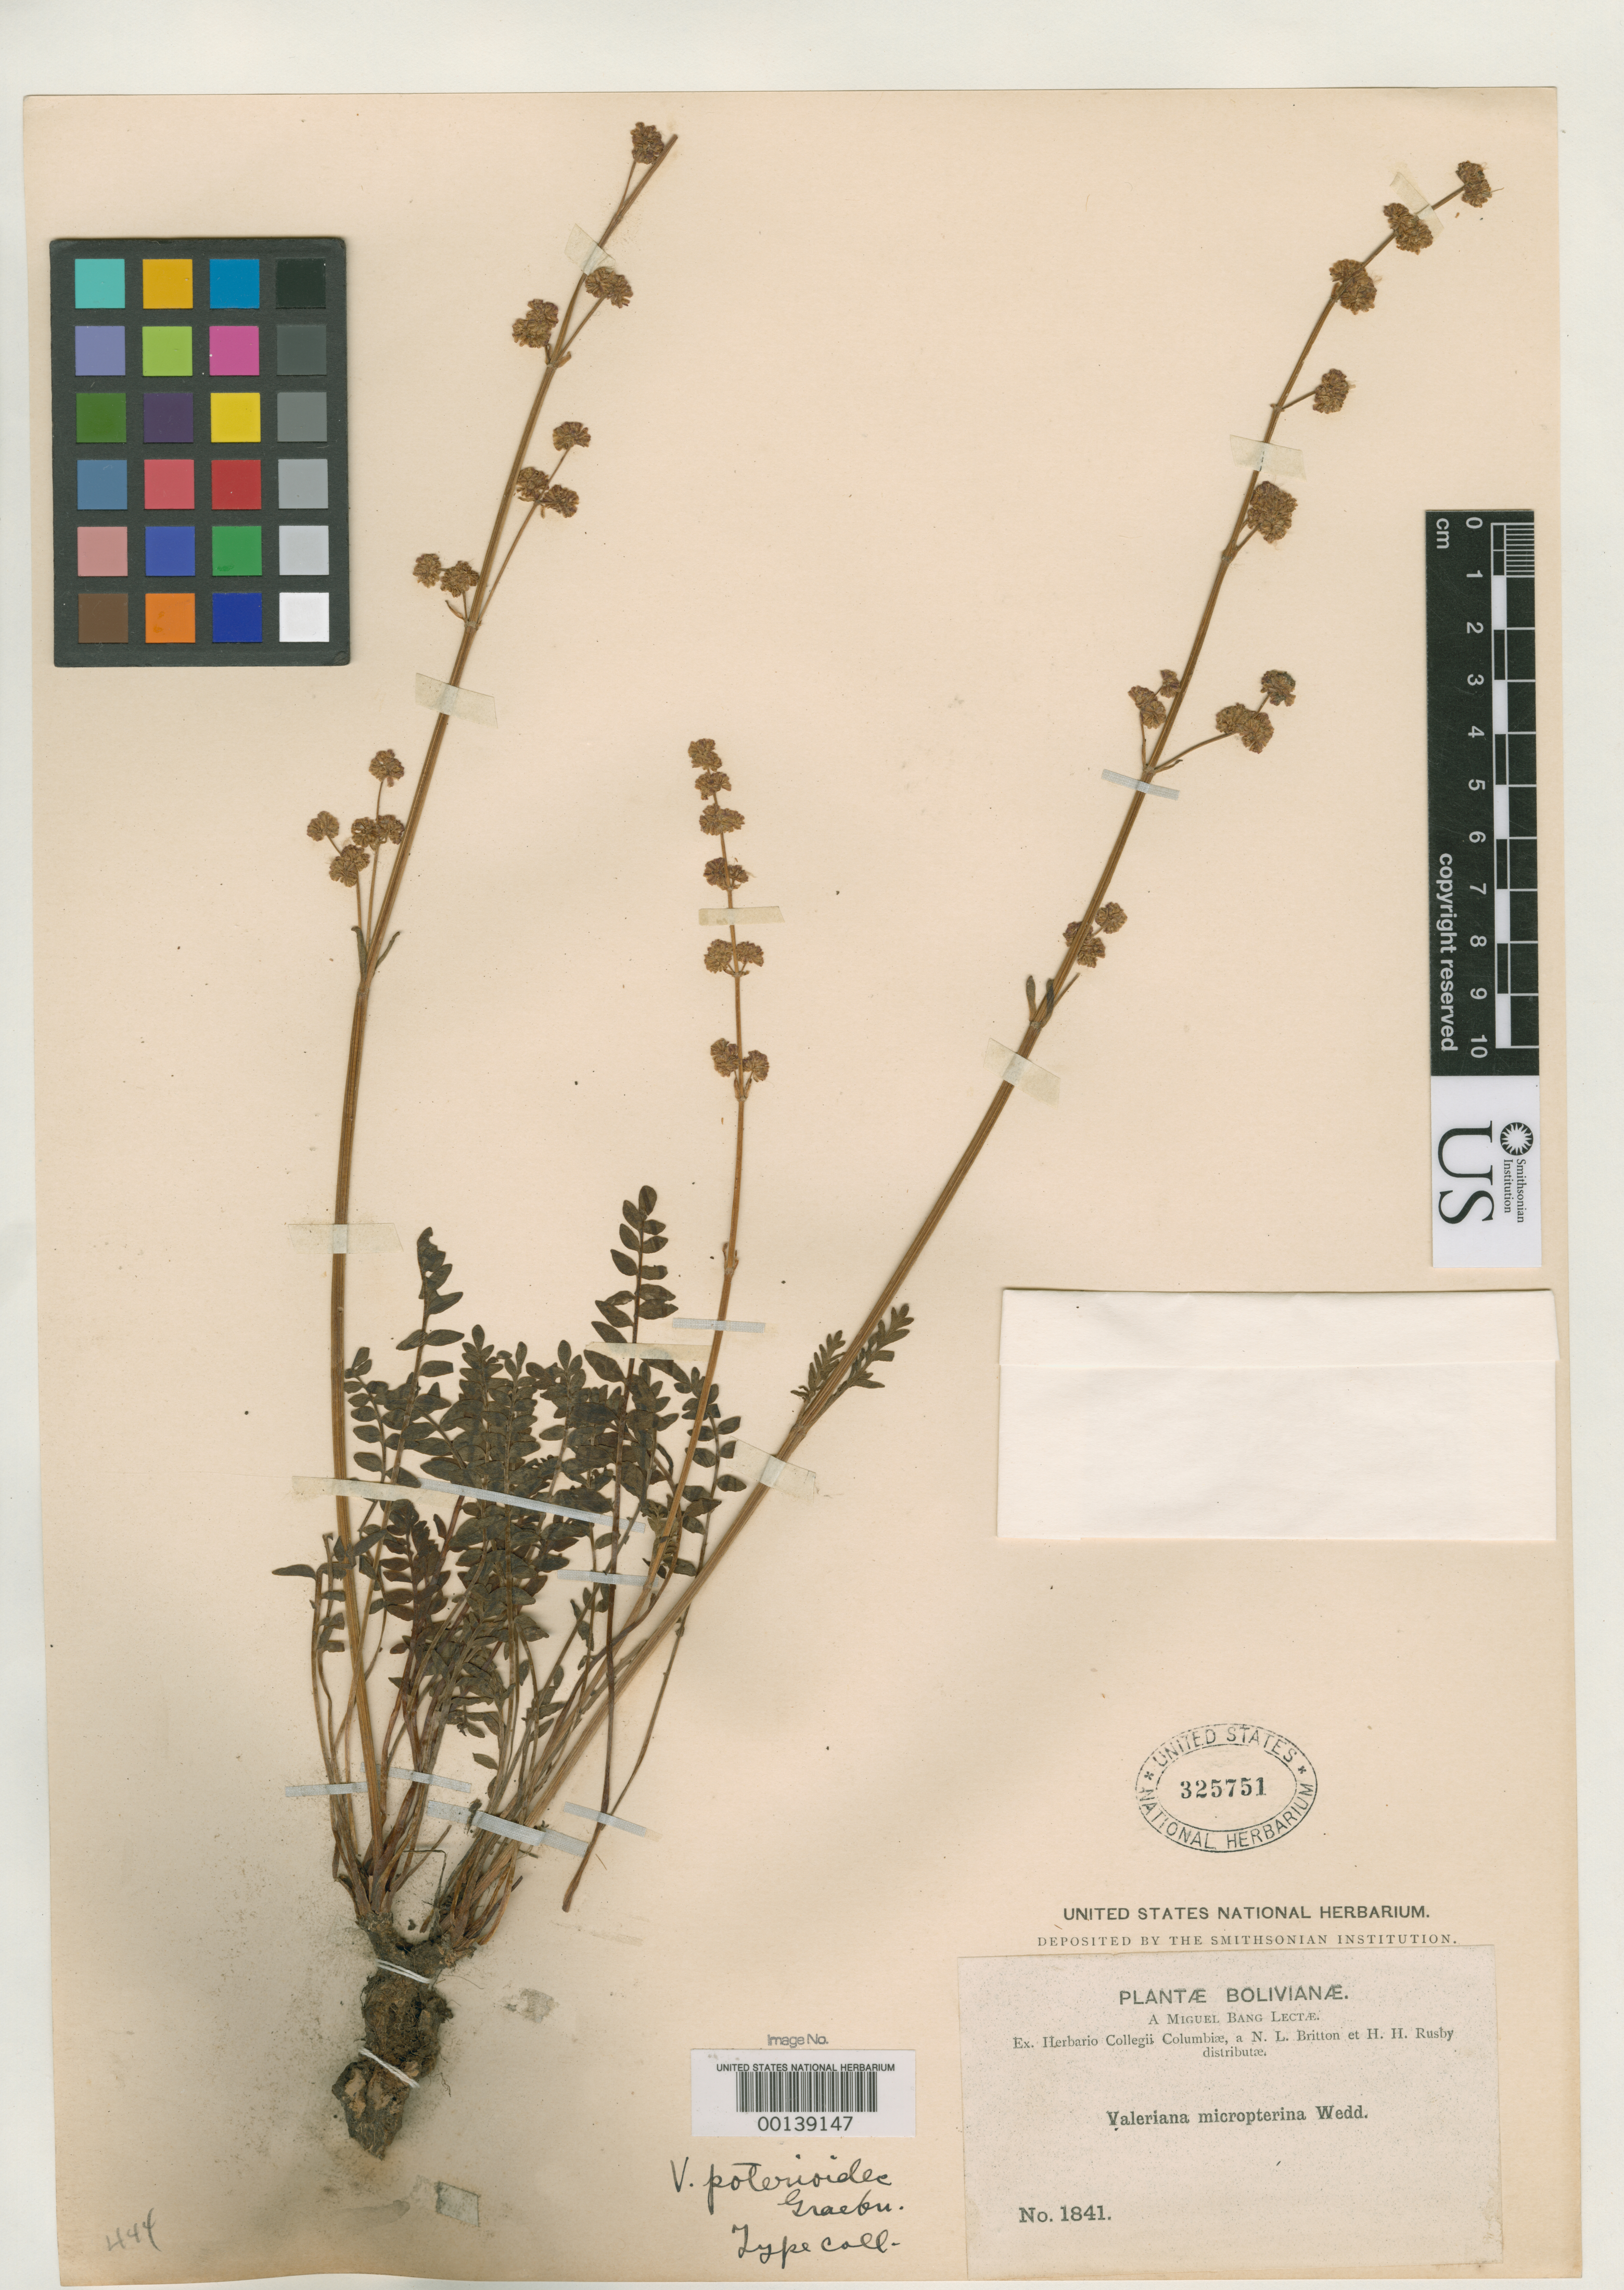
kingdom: Plantae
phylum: Tracheophyta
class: Magnoliopsida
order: Dipsacales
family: Caprifoliaceae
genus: Valeriana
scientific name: Valeriana poterioides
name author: P. Graebn. in Urb.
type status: Isotype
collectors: M. Bang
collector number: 1841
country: Bolivia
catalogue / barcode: US 325751